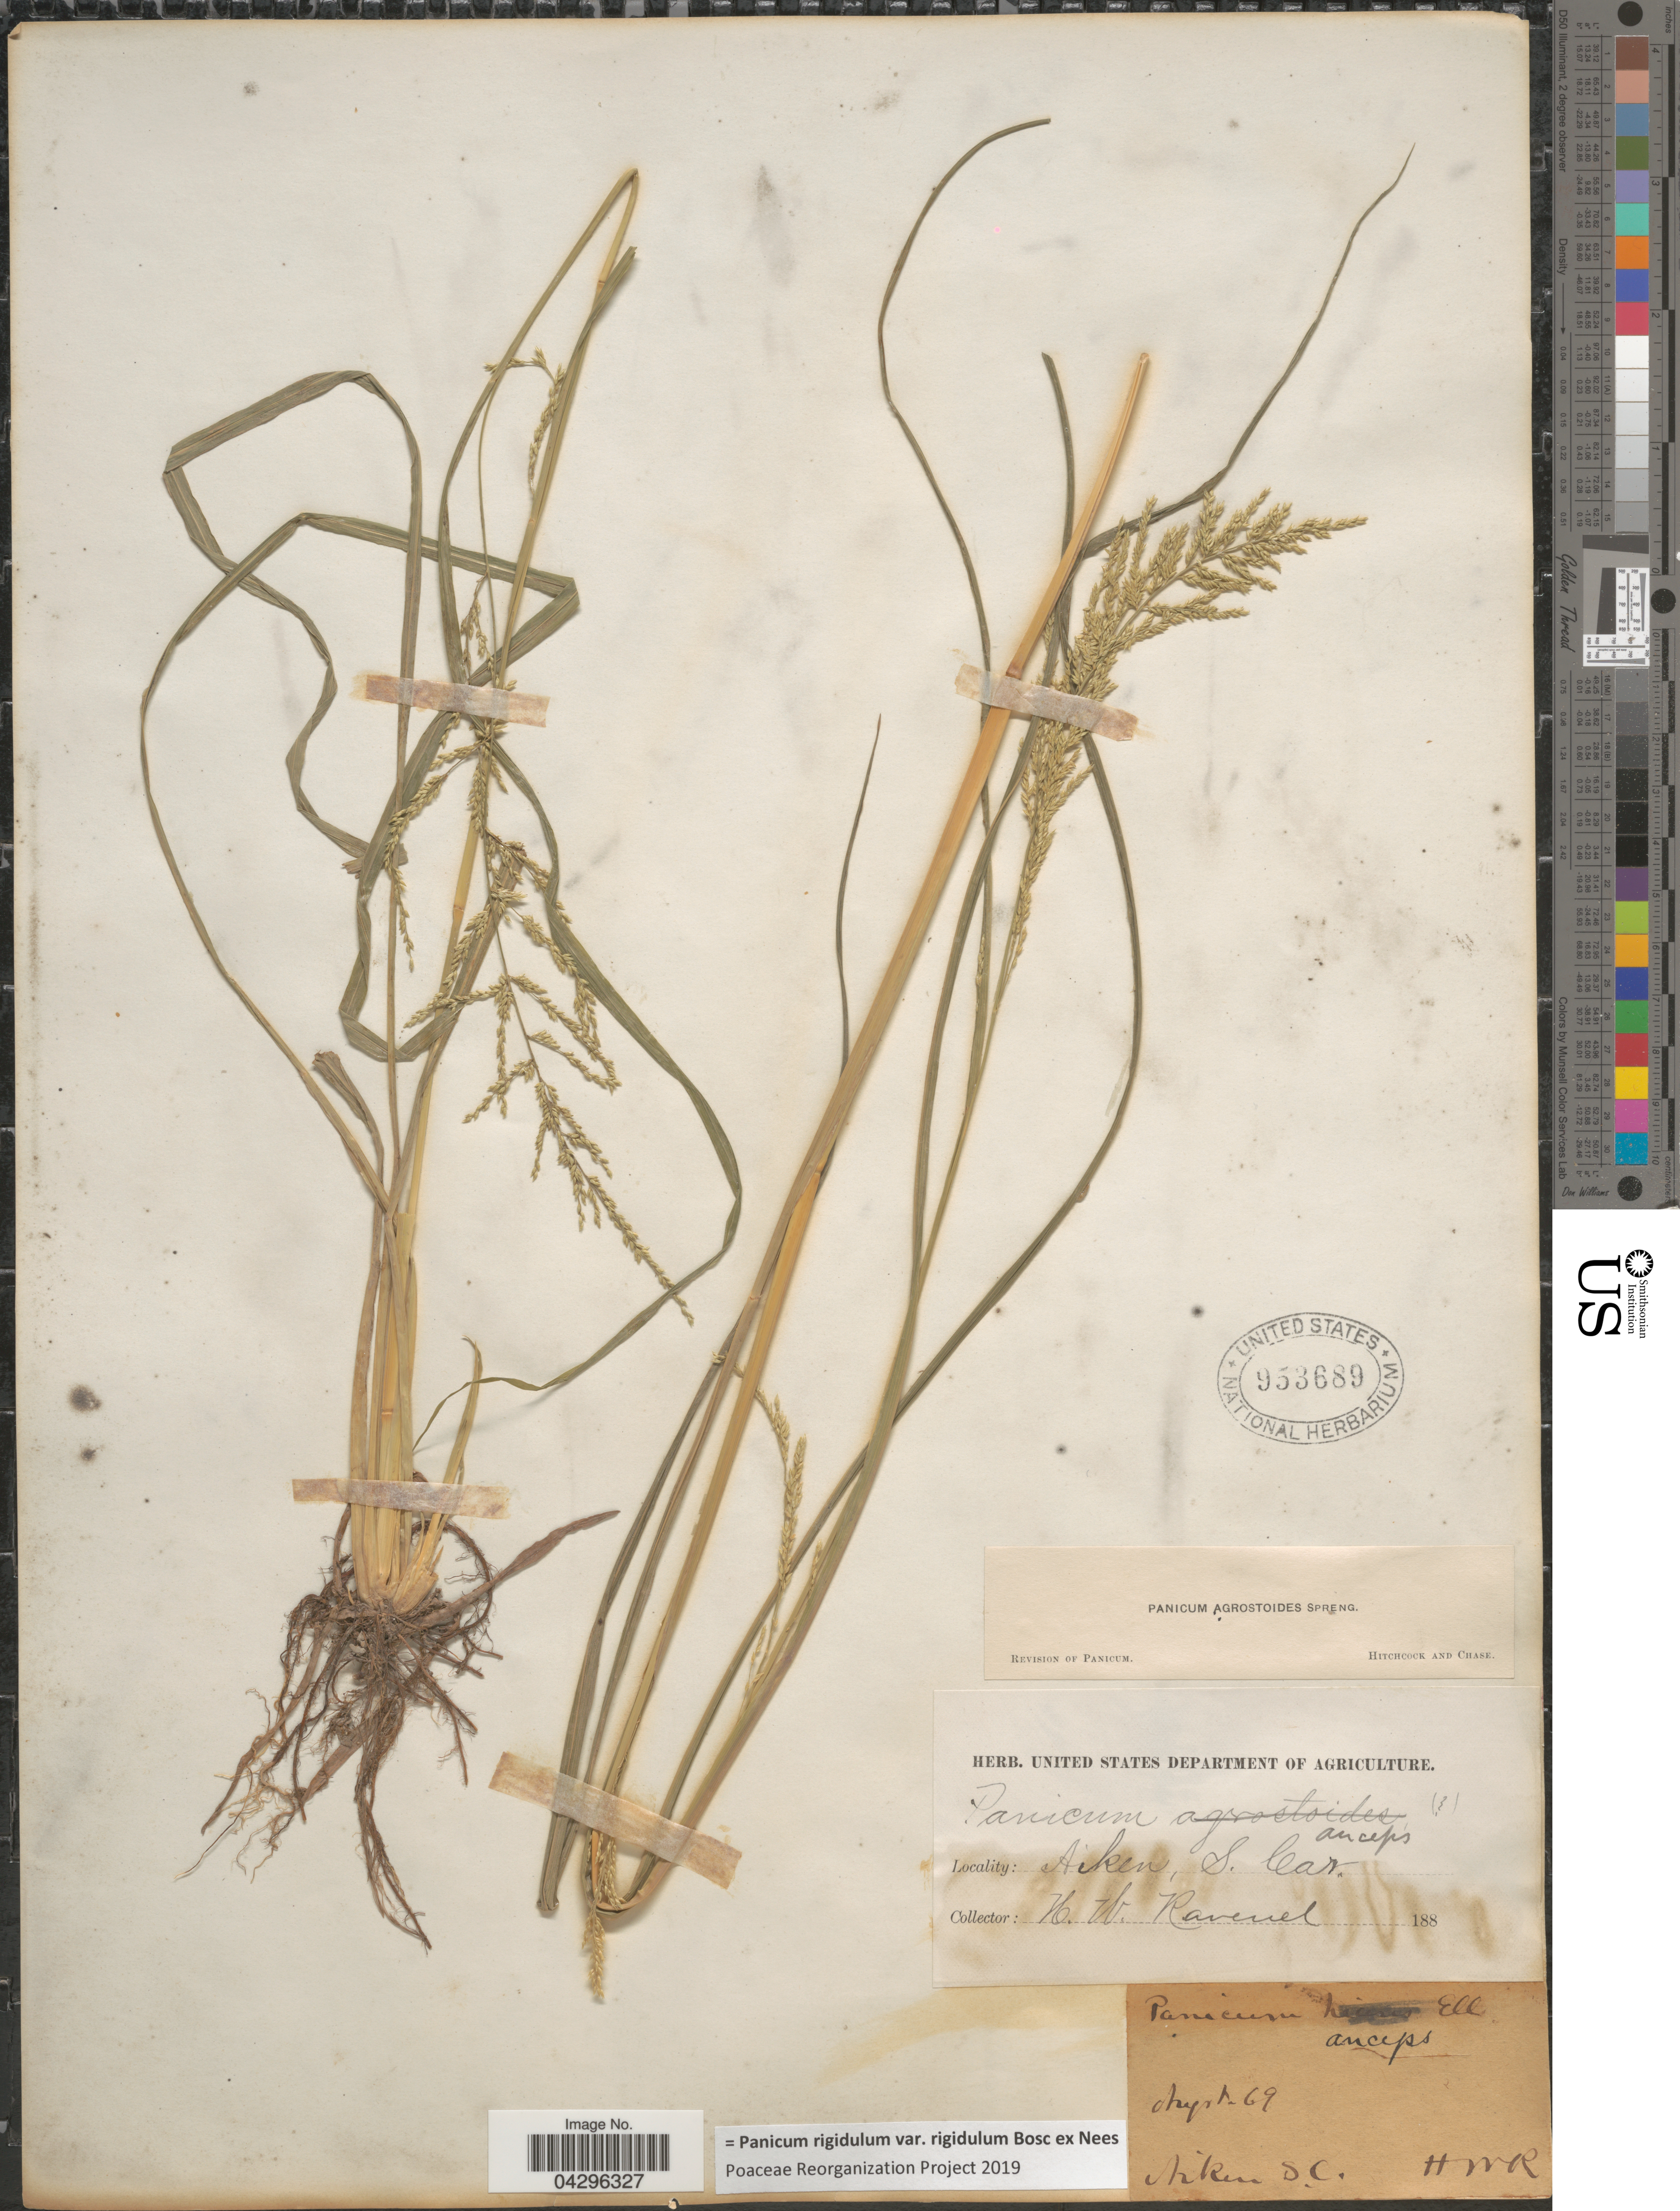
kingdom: Plantae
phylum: Tracheophyta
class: Liliopsida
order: Poales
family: Poaceae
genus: Panicum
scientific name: Panicum rigidulum var. rigidulum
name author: Bosc ex Nees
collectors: H. Ravenel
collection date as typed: Transcribed d/m/y: /7/69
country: United States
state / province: South Carolina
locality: Aiken.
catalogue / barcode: US 953689